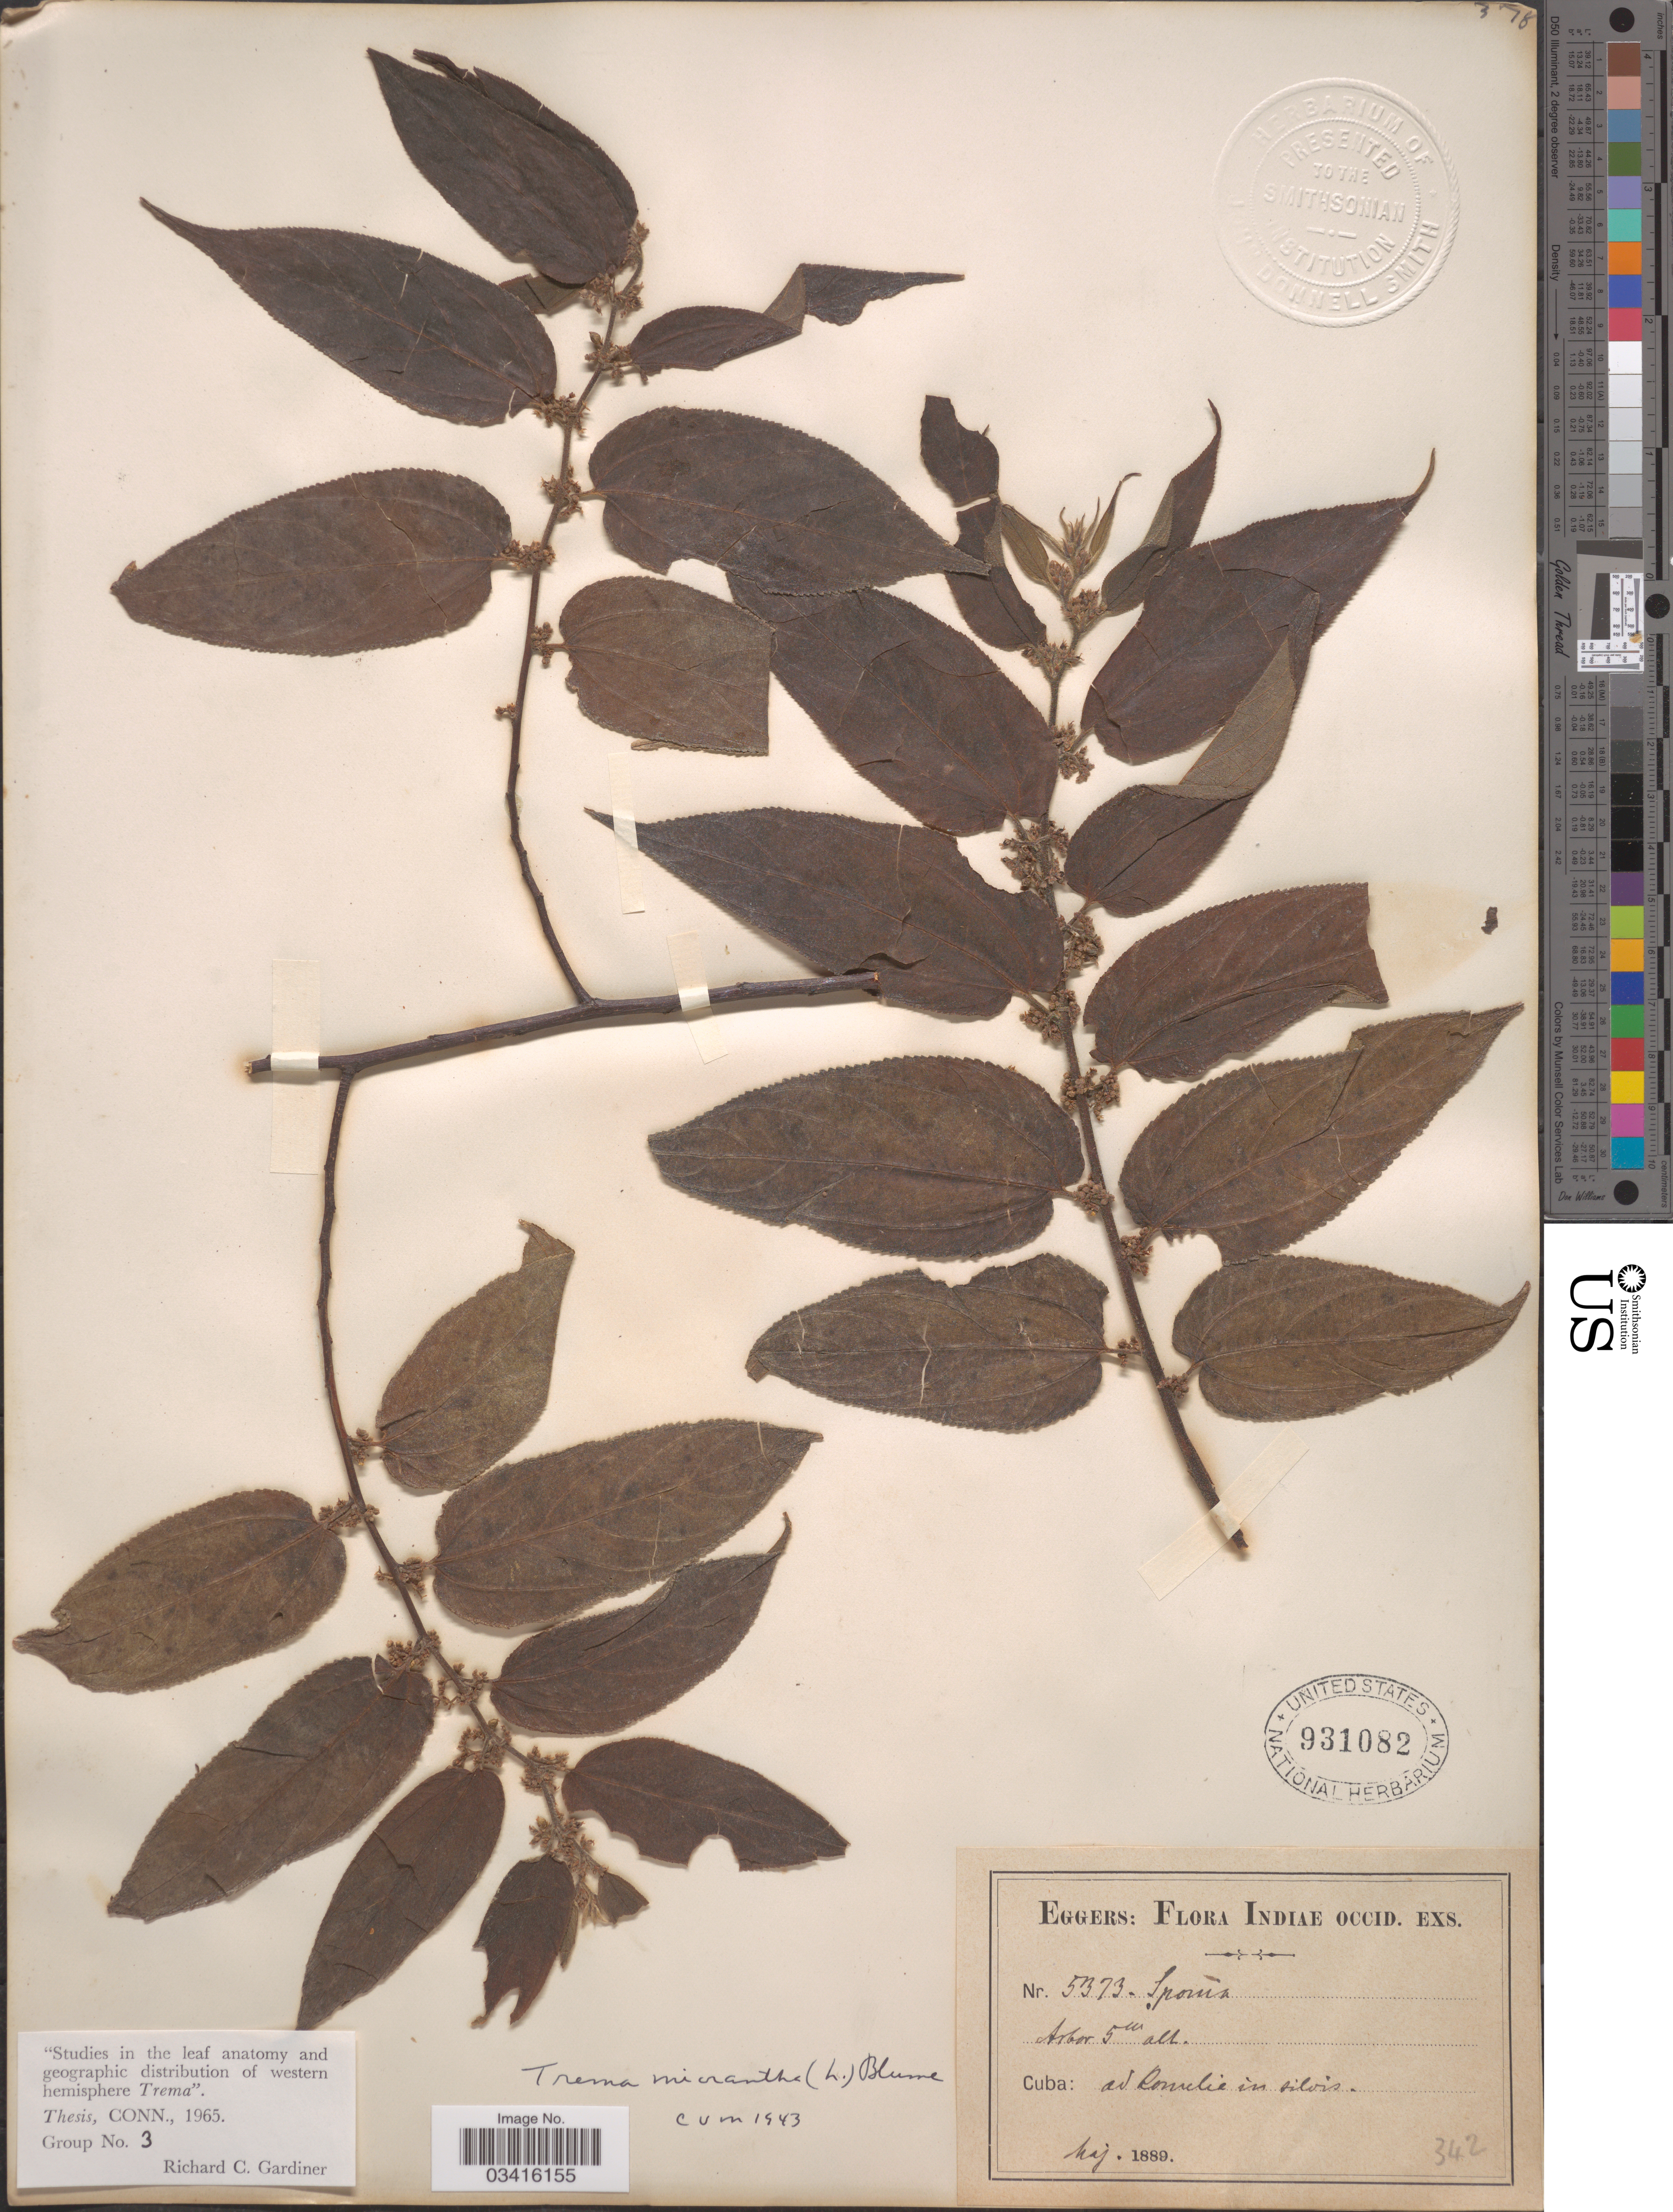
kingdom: Plantae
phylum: Tracheophyta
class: Magnoliopsida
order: Rosales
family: Cannabaceae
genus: Trema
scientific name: Trema micranthum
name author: (L.) Blume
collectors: -. Eggers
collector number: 5373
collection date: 1889-05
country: Cuba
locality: Ad Romelie in silvis.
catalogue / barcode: US 931082